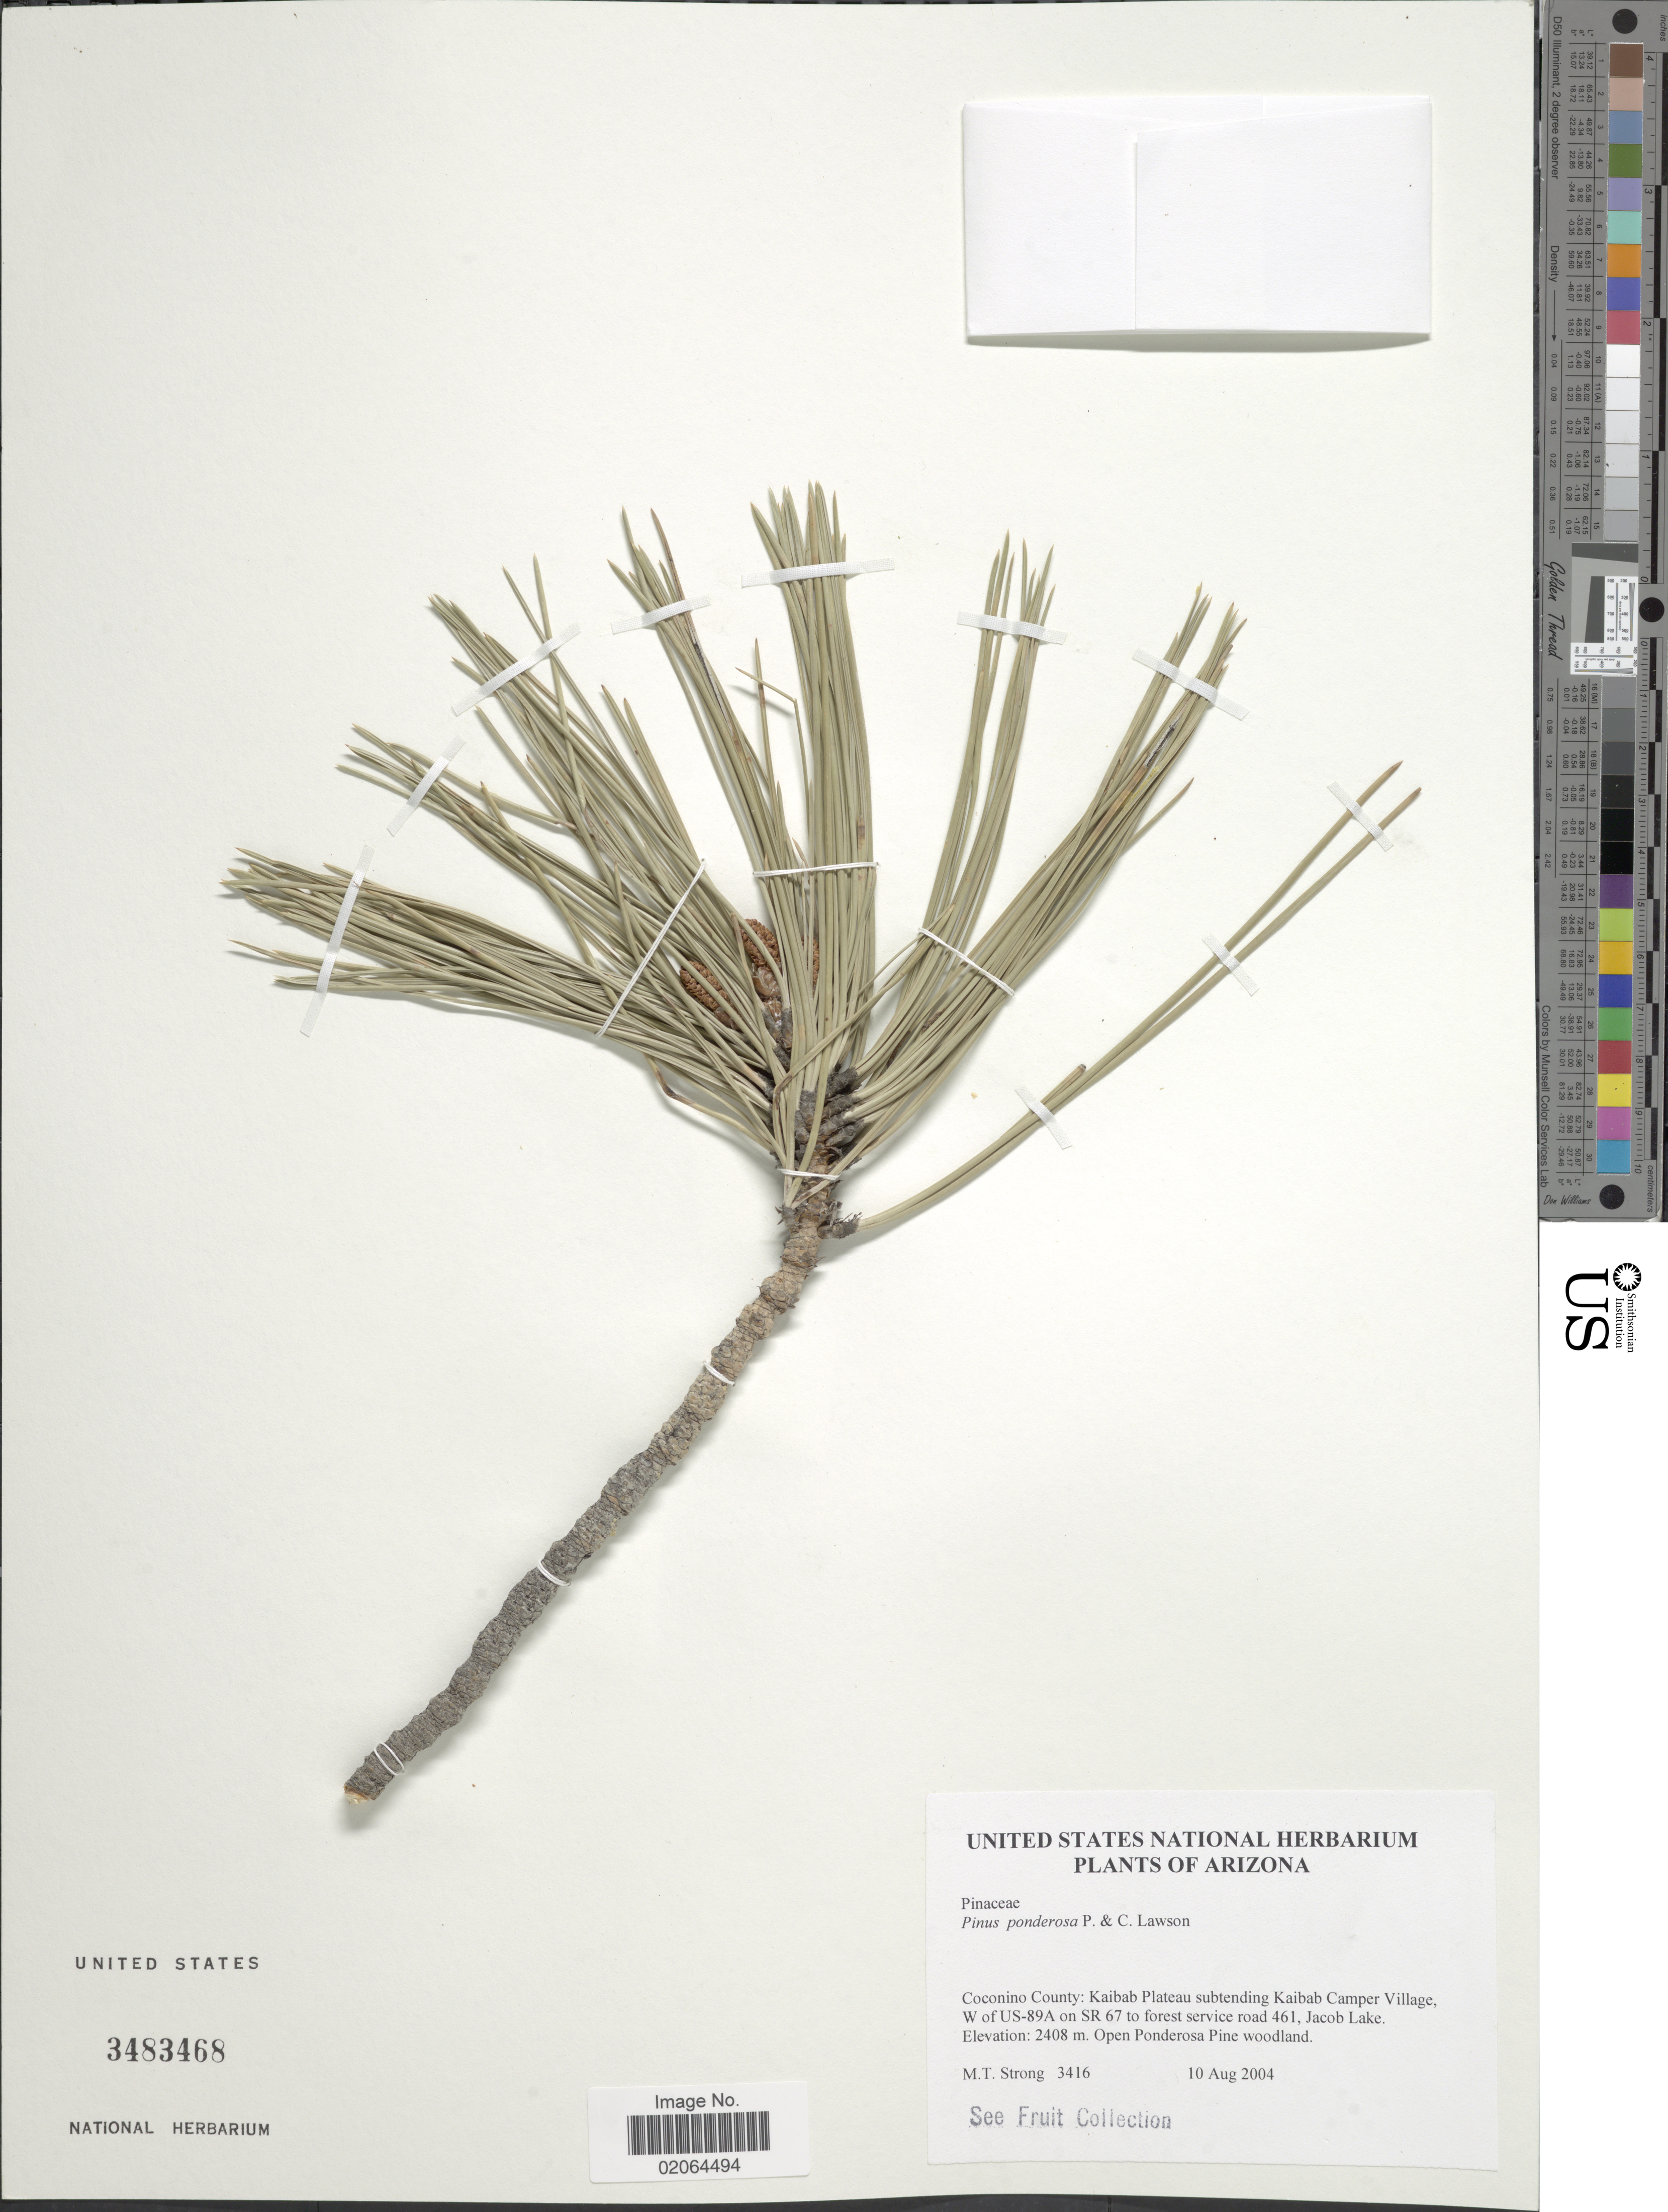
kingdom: Plantae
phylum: Tracheophyta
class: Pinopsida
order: Pinales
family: Pinaceae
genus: Pinus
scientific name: Pinus ponderosa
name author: Douglas ex C. Lawson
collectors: M. T. Strong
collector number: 3416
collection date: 2004-08-10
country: United States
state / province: Arizona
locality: Arizona. Cococino County: Kaibab Plateau subtending Kaibab Camper Village W of US-89A on SR67 to forest service road 461, Jacob Lake.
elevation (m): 2408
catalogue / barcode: US 3483468